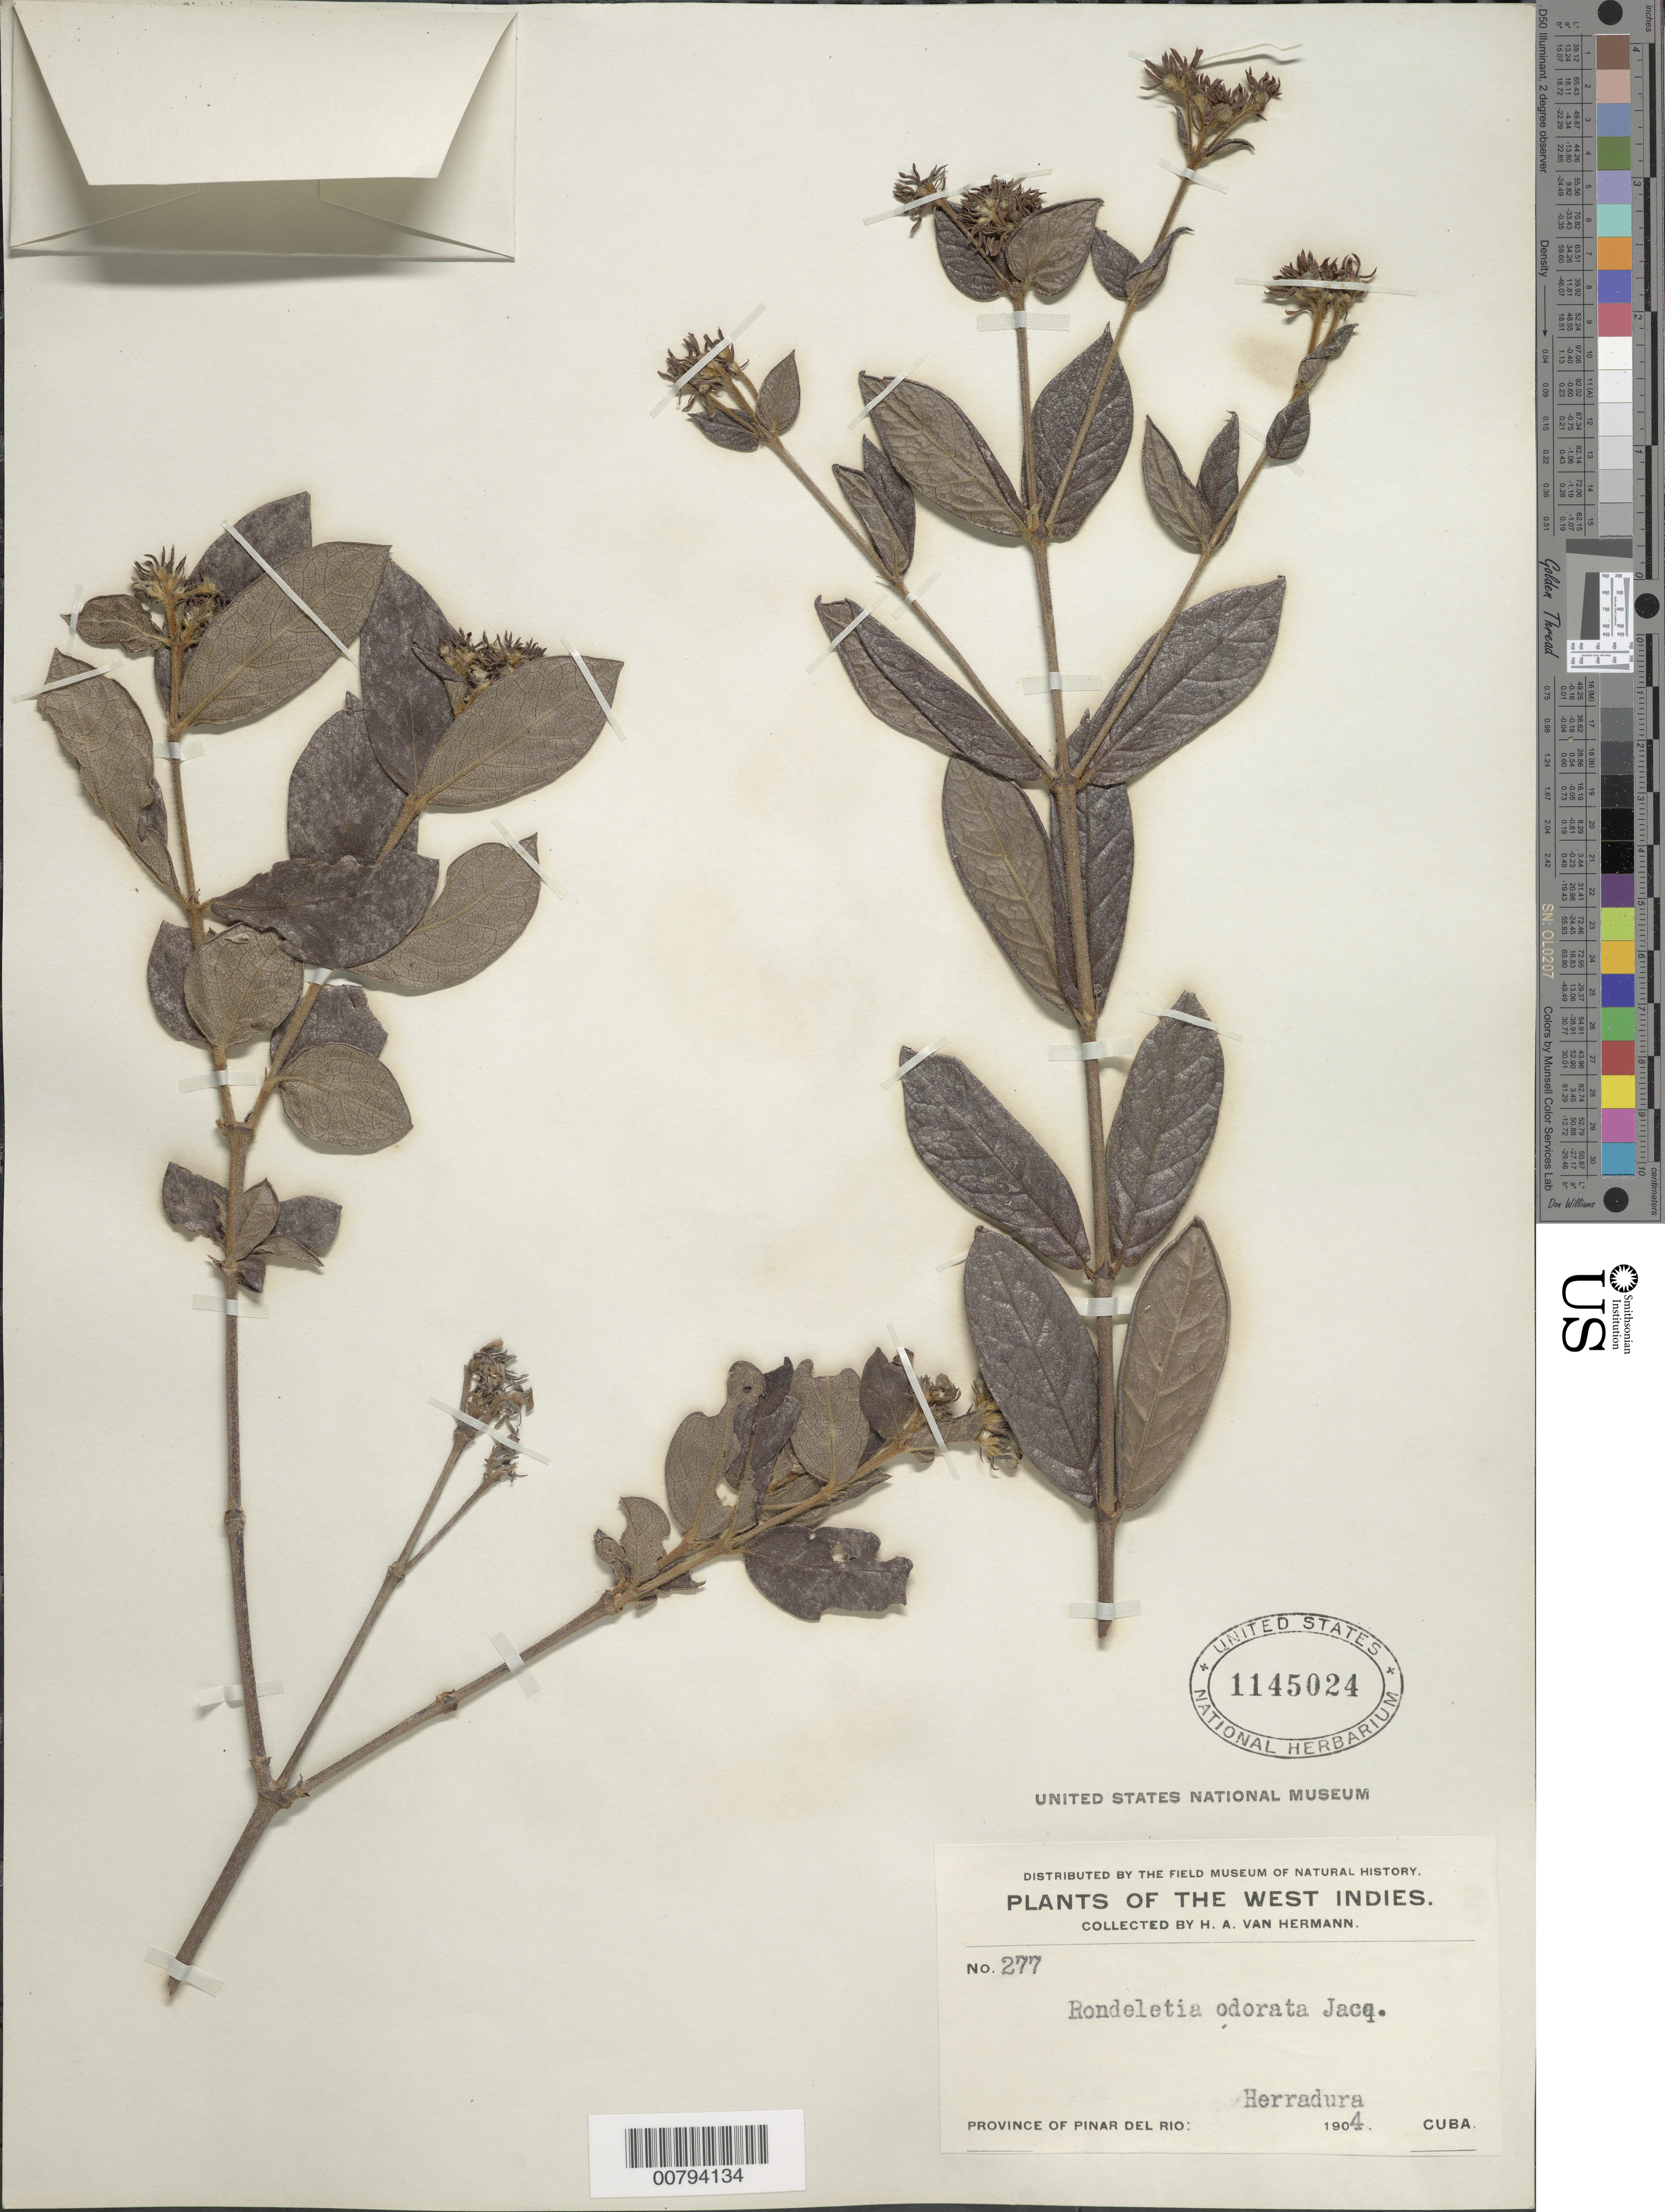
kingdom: Plantae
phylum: Tracheophyta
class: Magnoliopsida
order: Gentianales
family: Rubiaceae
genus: Rondeletia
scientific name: Rondeletia odorata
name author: Jacq.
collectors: H. A. Van Hermann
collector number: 277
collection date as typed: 1904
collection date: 1904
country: Cuba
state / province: Pinar del Río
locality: Herradura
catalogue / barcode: US 1145024